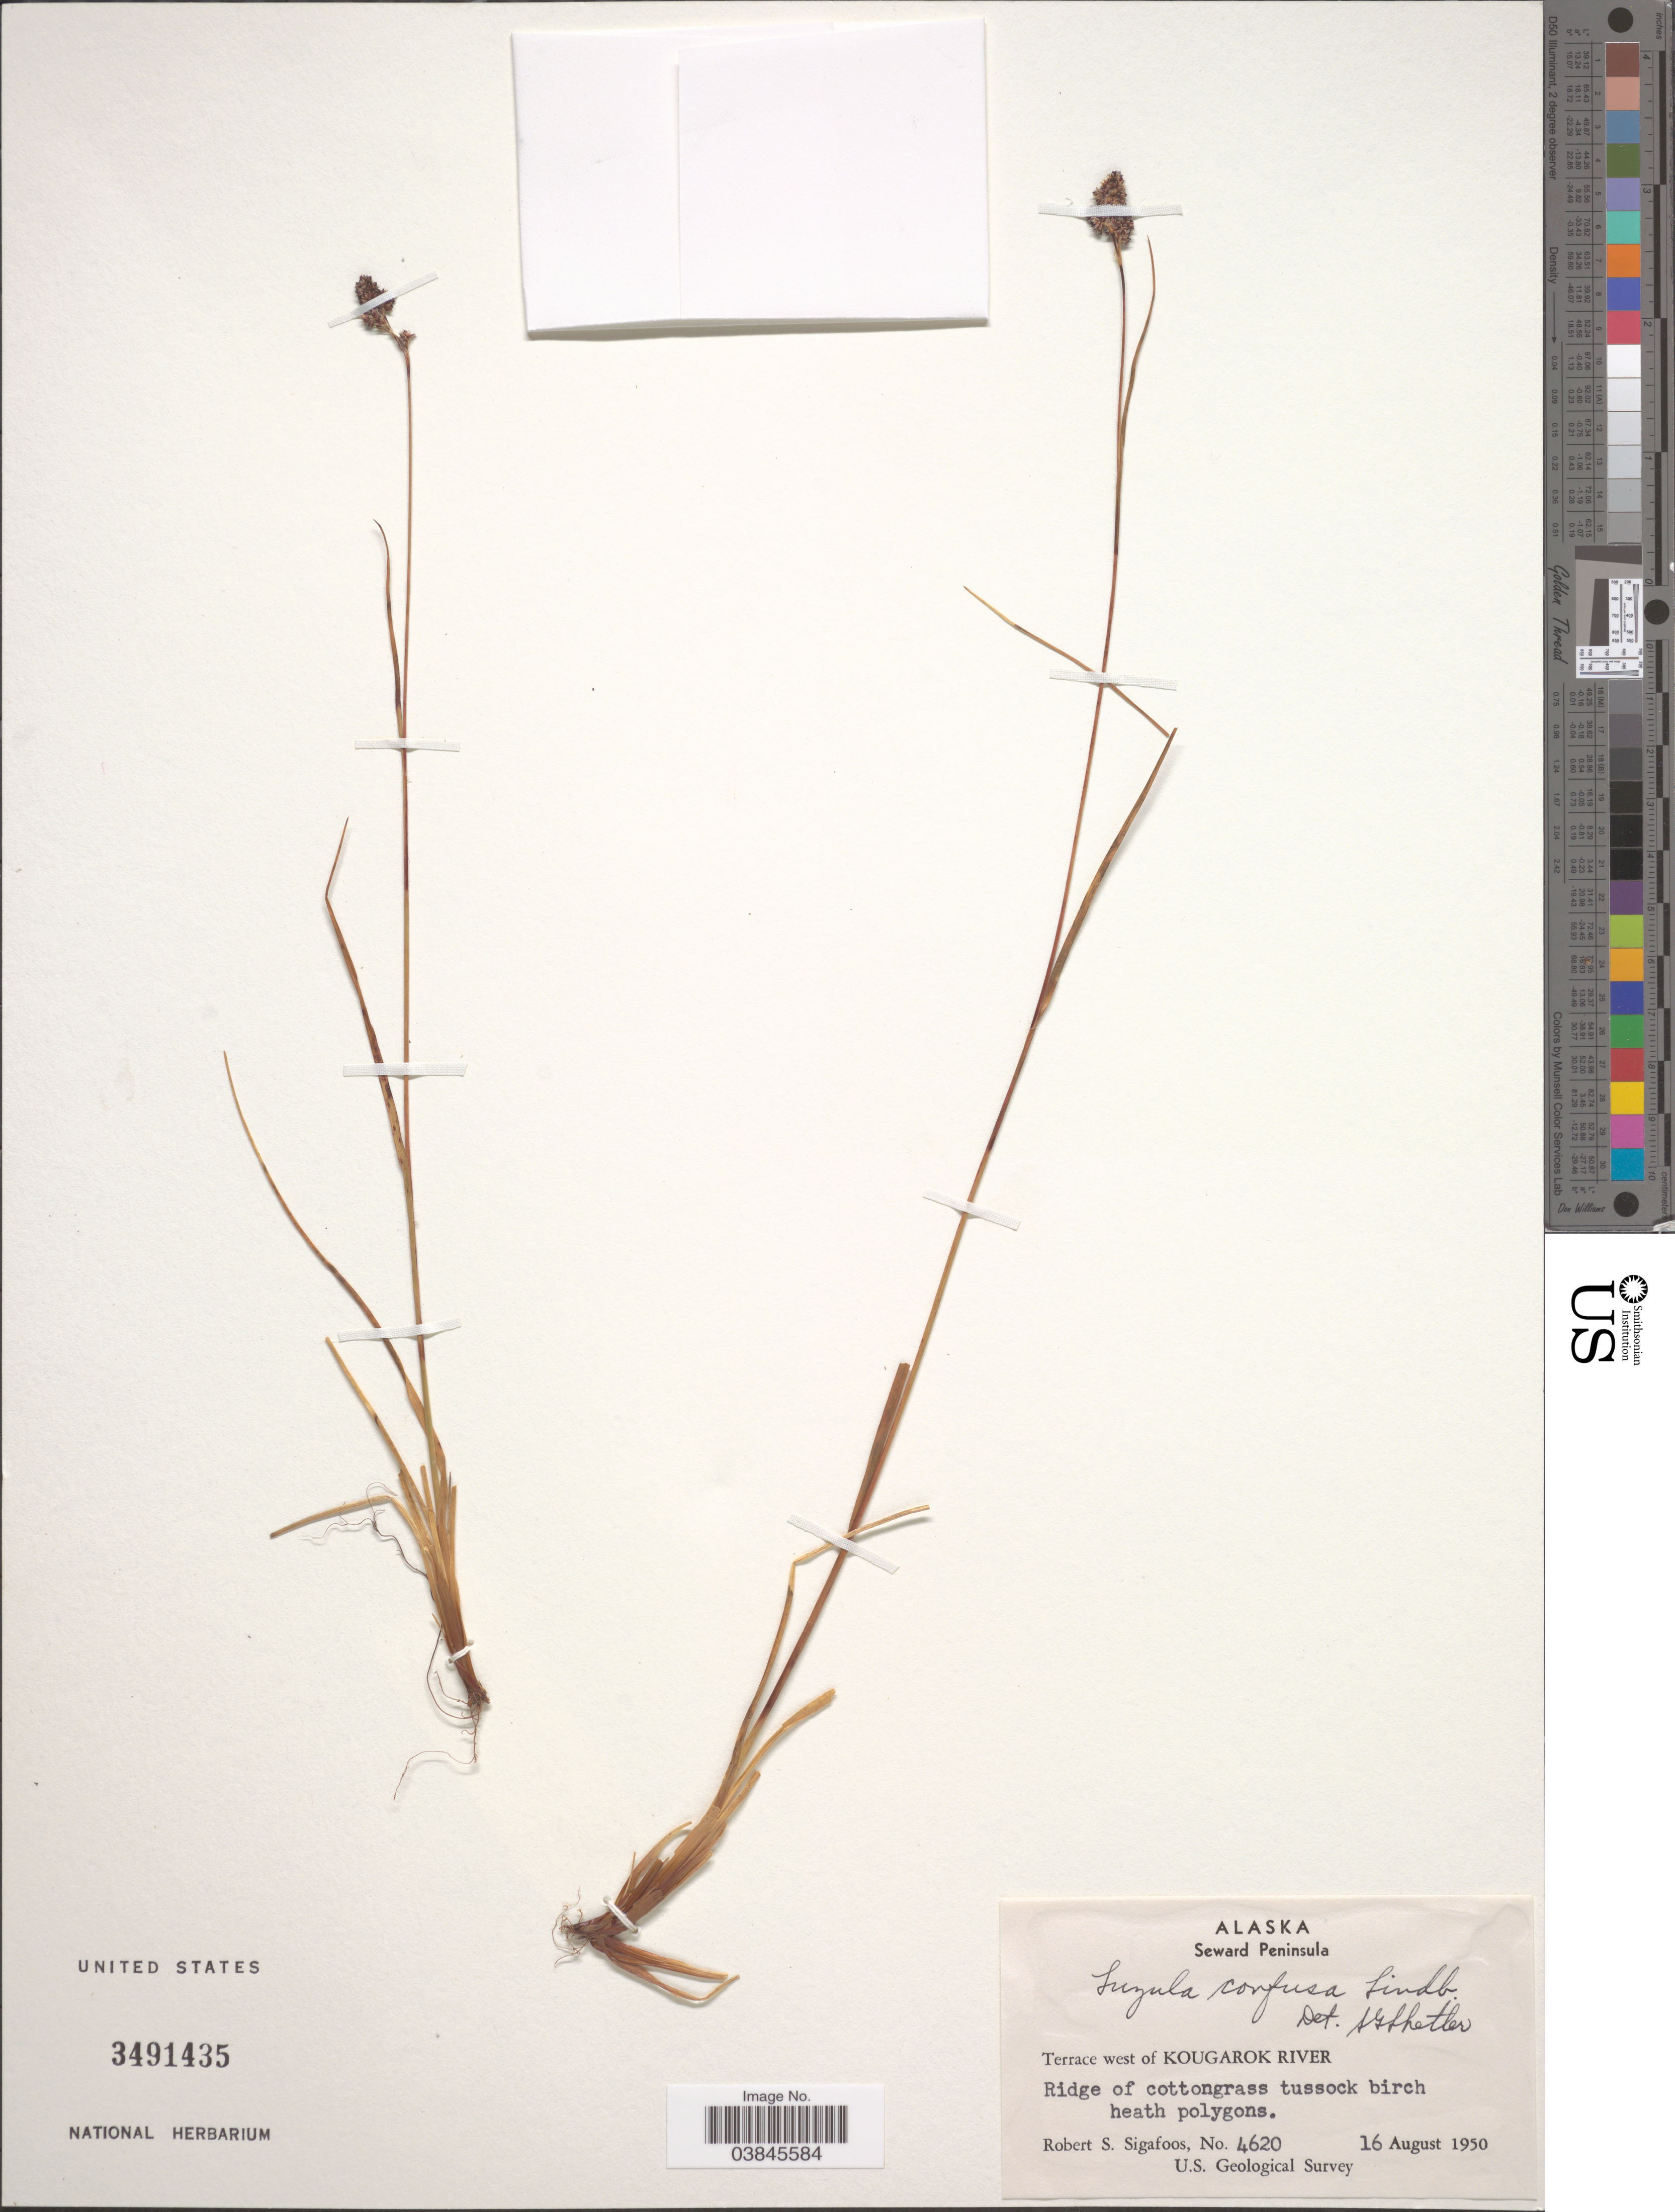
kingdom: Plantae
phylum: Tracheophyta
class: Liliopsida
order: Poales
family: Juncaceae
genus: Luzula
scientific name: Luzula confusa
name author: Lindeb.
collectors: R. Sigafoos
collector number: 4620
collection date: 1950-08-16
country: United States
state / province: Alaska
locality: Seward Peninsula. Terrace west of Kougarok River. Ridge of cottongrass tussock birch heath polygons.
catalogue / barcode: US 3491435